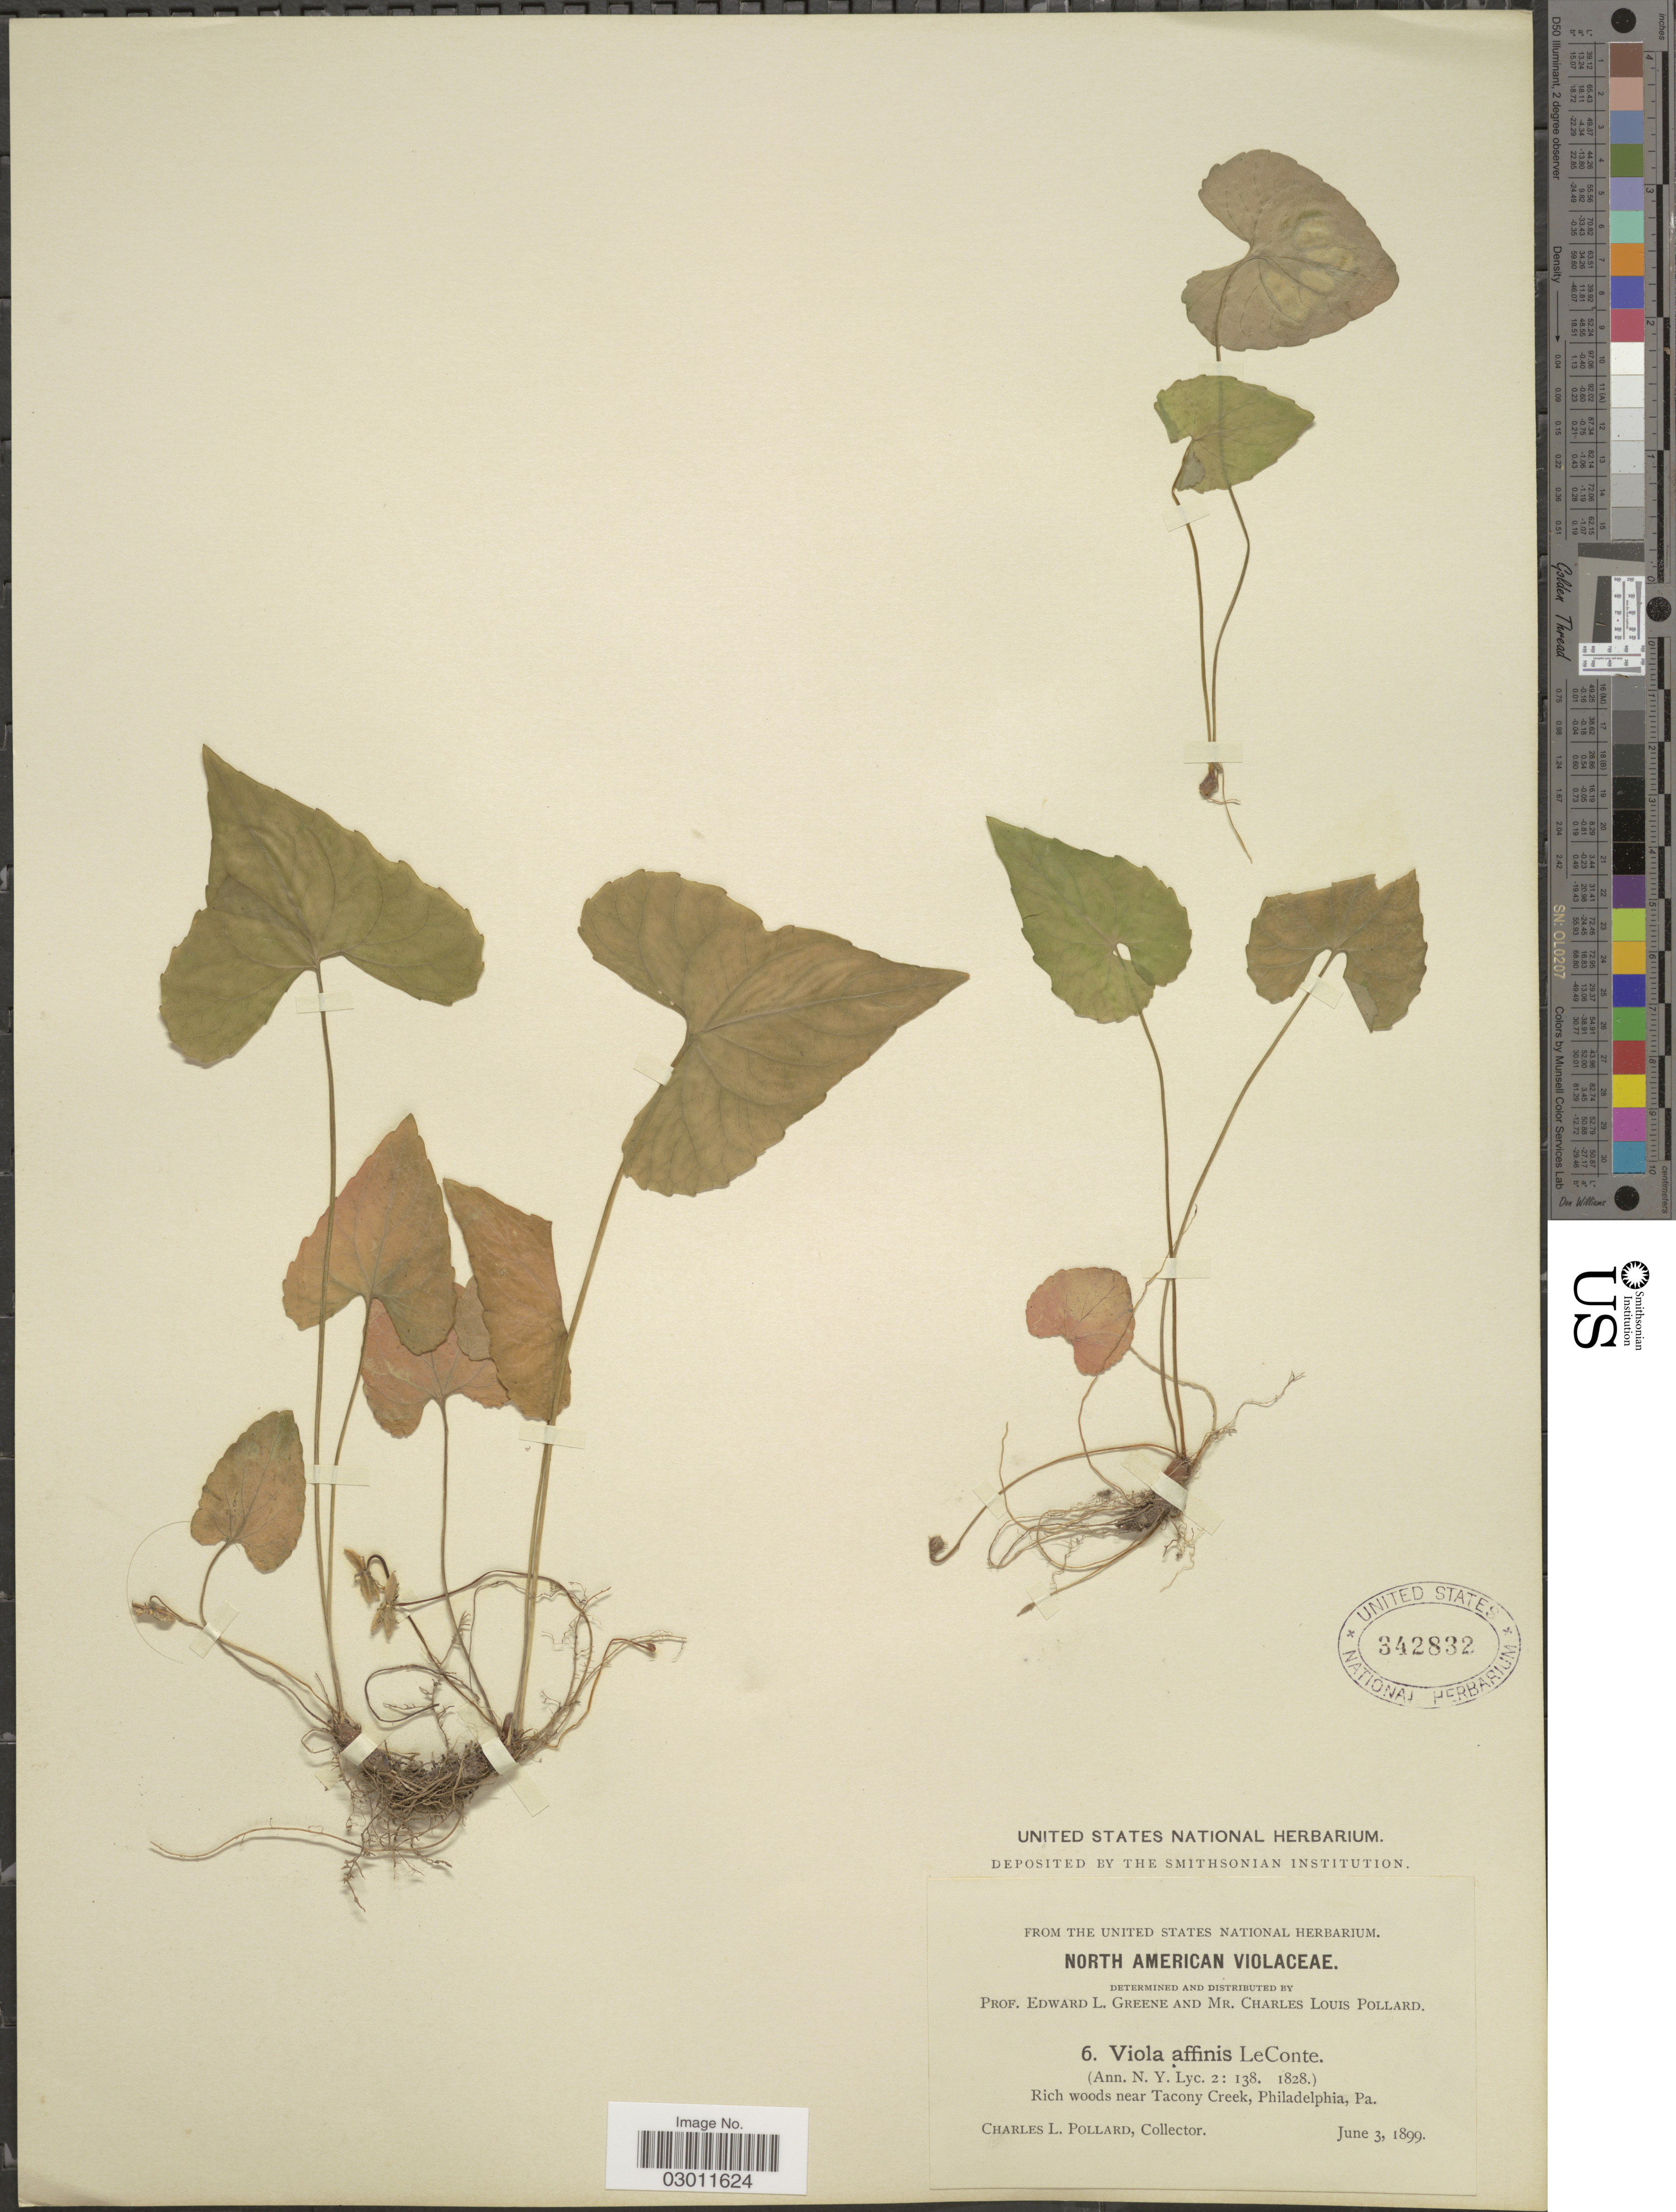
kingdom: Plantae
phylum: Tracheophyta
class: Magnoliopsida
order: Malpighiales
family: Violaceae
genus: Viola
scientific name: Viola affinis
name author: LeConte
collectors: C. L. Pollard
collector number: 6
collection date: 1899-06-03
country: United States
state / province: Pennsylvania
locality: Rich woods near Tacony Creek, Philadelphia.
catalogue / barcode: US 342832